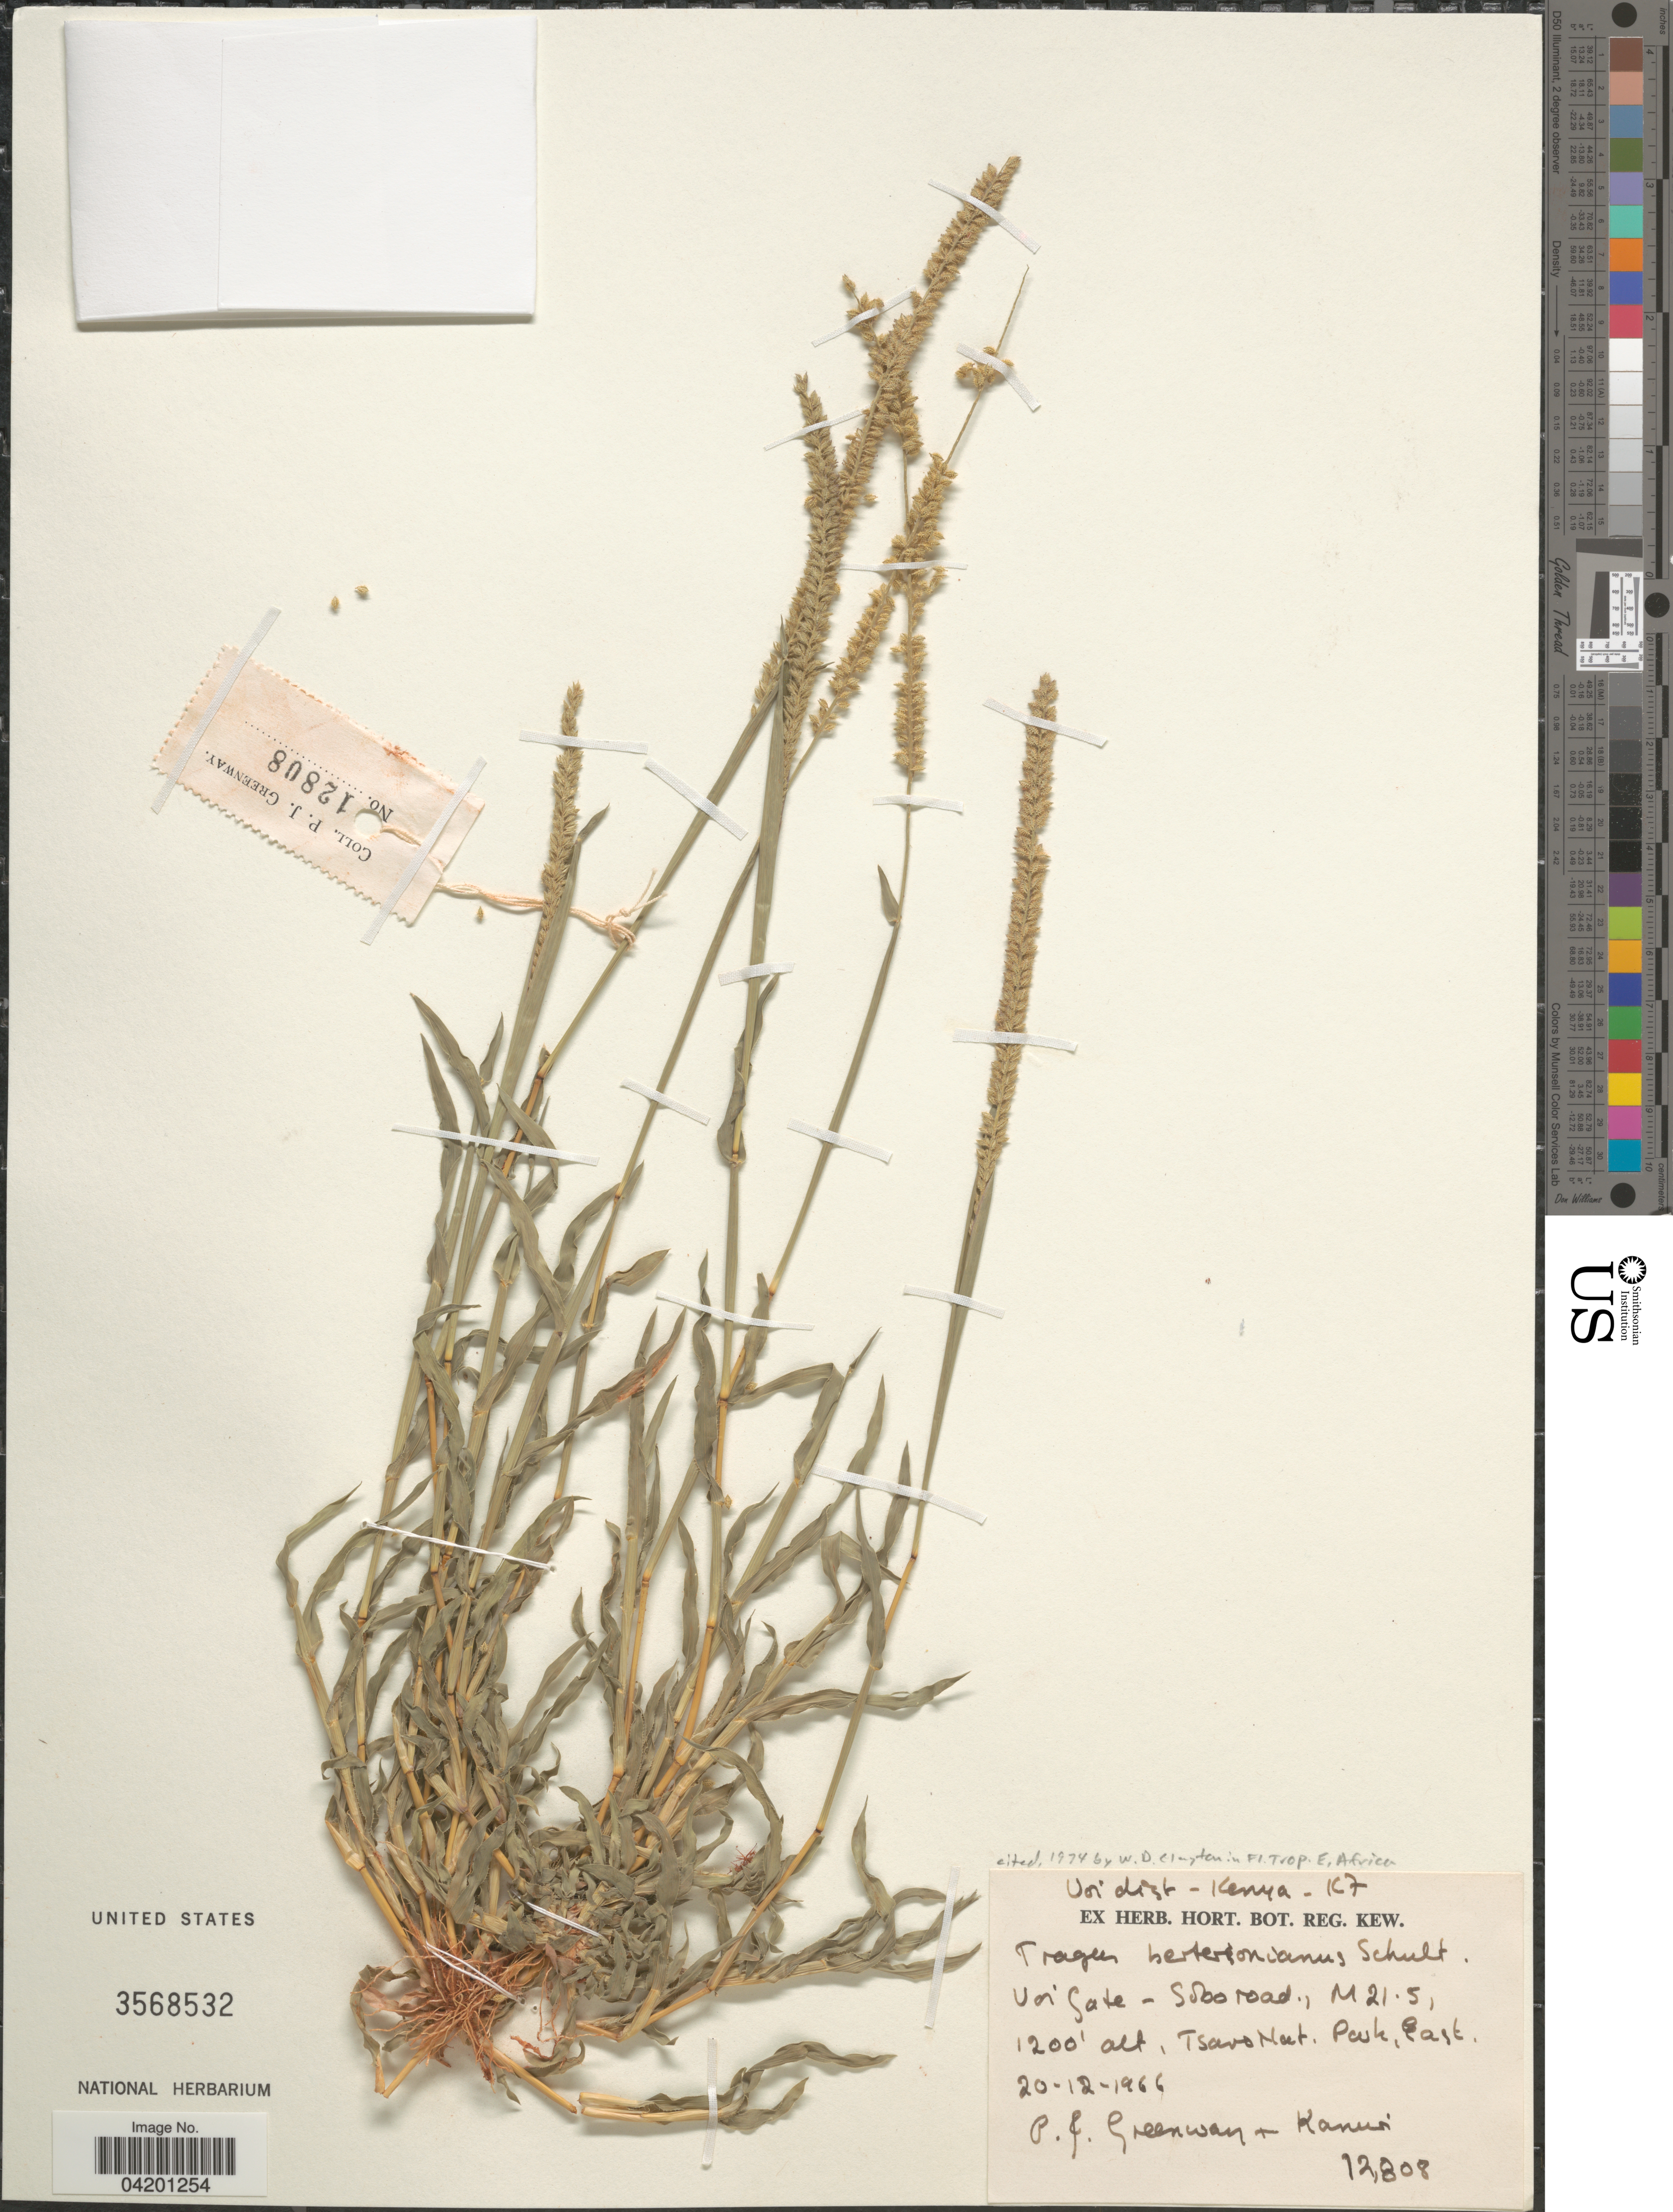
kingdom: Plantae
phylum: Tracheophyta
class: Liliopsida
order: Poales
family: Poaceae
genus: Tragus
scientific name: Tragus berteronianus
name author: Schult.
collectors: P. J. Greenway & -. Kanuri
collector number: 12808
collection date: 1966-12-20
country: Kenya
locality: Voi dist - K7. Voi Gate - Sobo road., M 21.5, Tsavo Nat. Park, East.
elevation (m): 366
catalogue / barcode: US 3568532